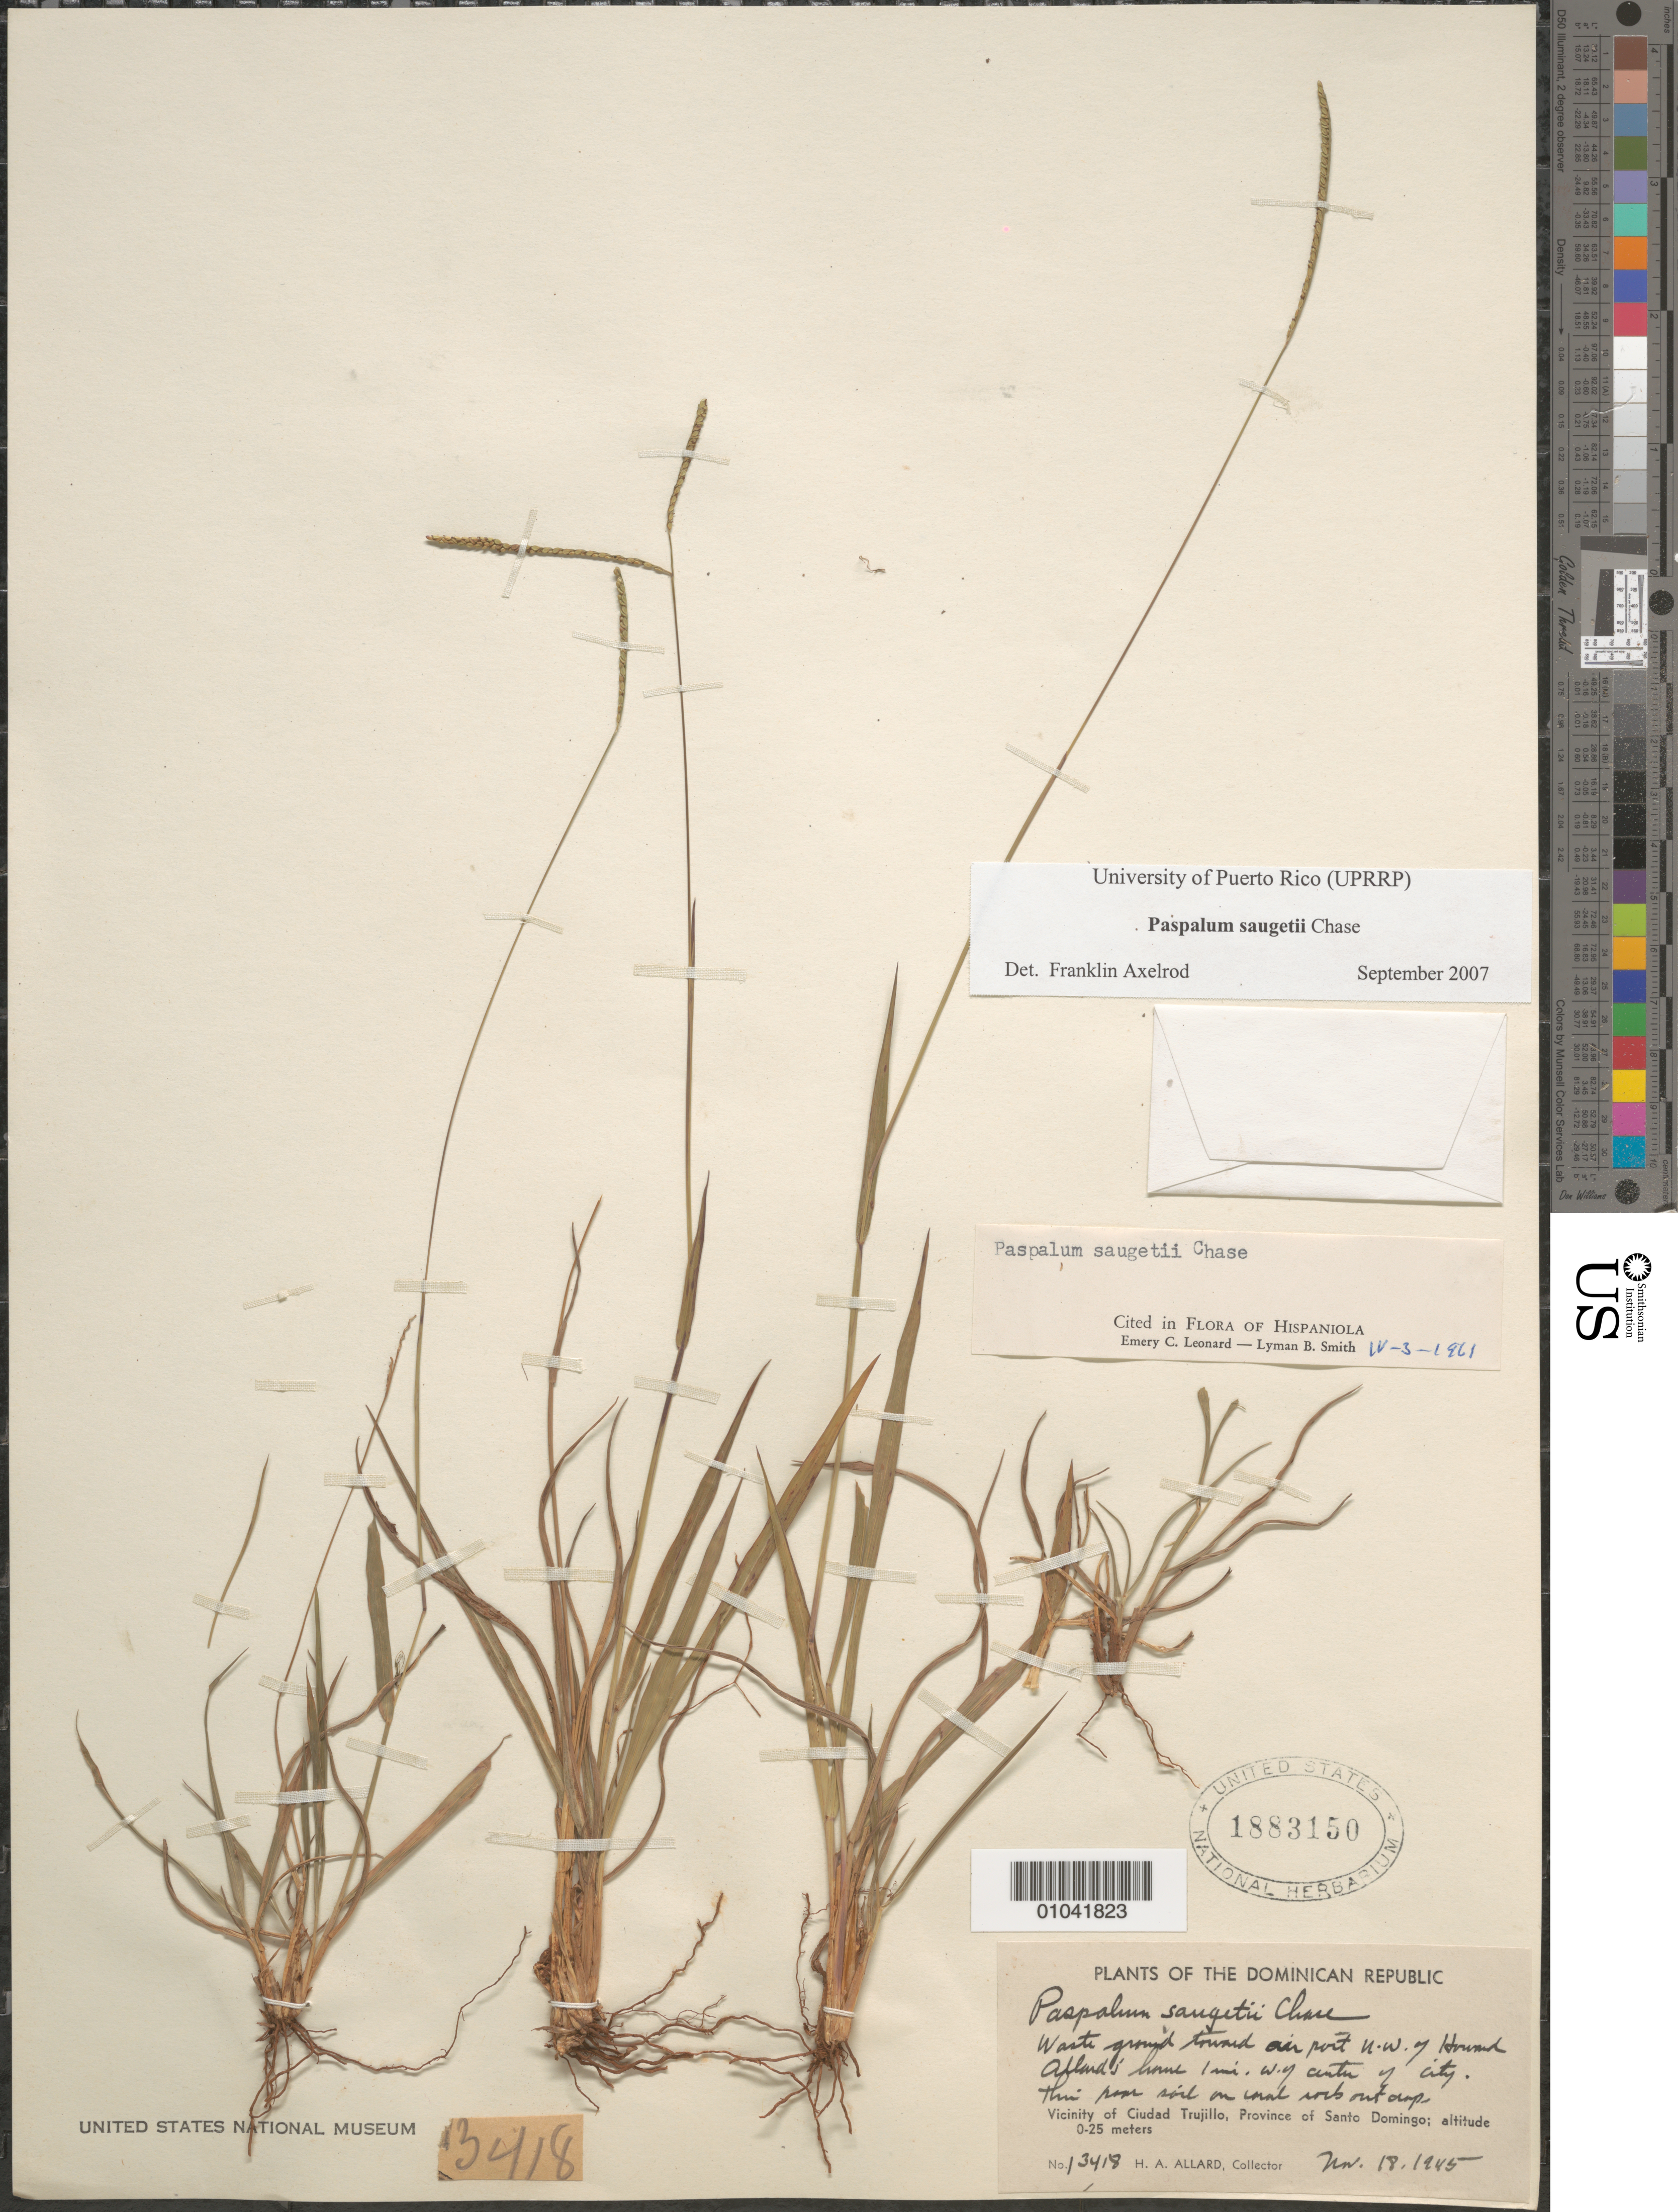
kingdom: Plantae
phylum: Tracheophyta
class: Liliopsida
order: Poales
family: Poaceae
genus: Paspalum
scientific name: Paspalum saugetii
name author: Chase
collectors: H. A. Allard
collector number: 13418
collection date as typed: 18 Nov 1945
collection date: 1945-11-18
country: Dominican Republic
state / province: Distrito Nacional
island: Hispaniola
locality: Vicinity of Ciudad Trujillo, Province of Santo Domingo, toward airport NW of Howard Allard's home 1 mile W of center of city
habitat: waste ground toward airport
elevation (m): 0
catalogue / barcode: US 1883150